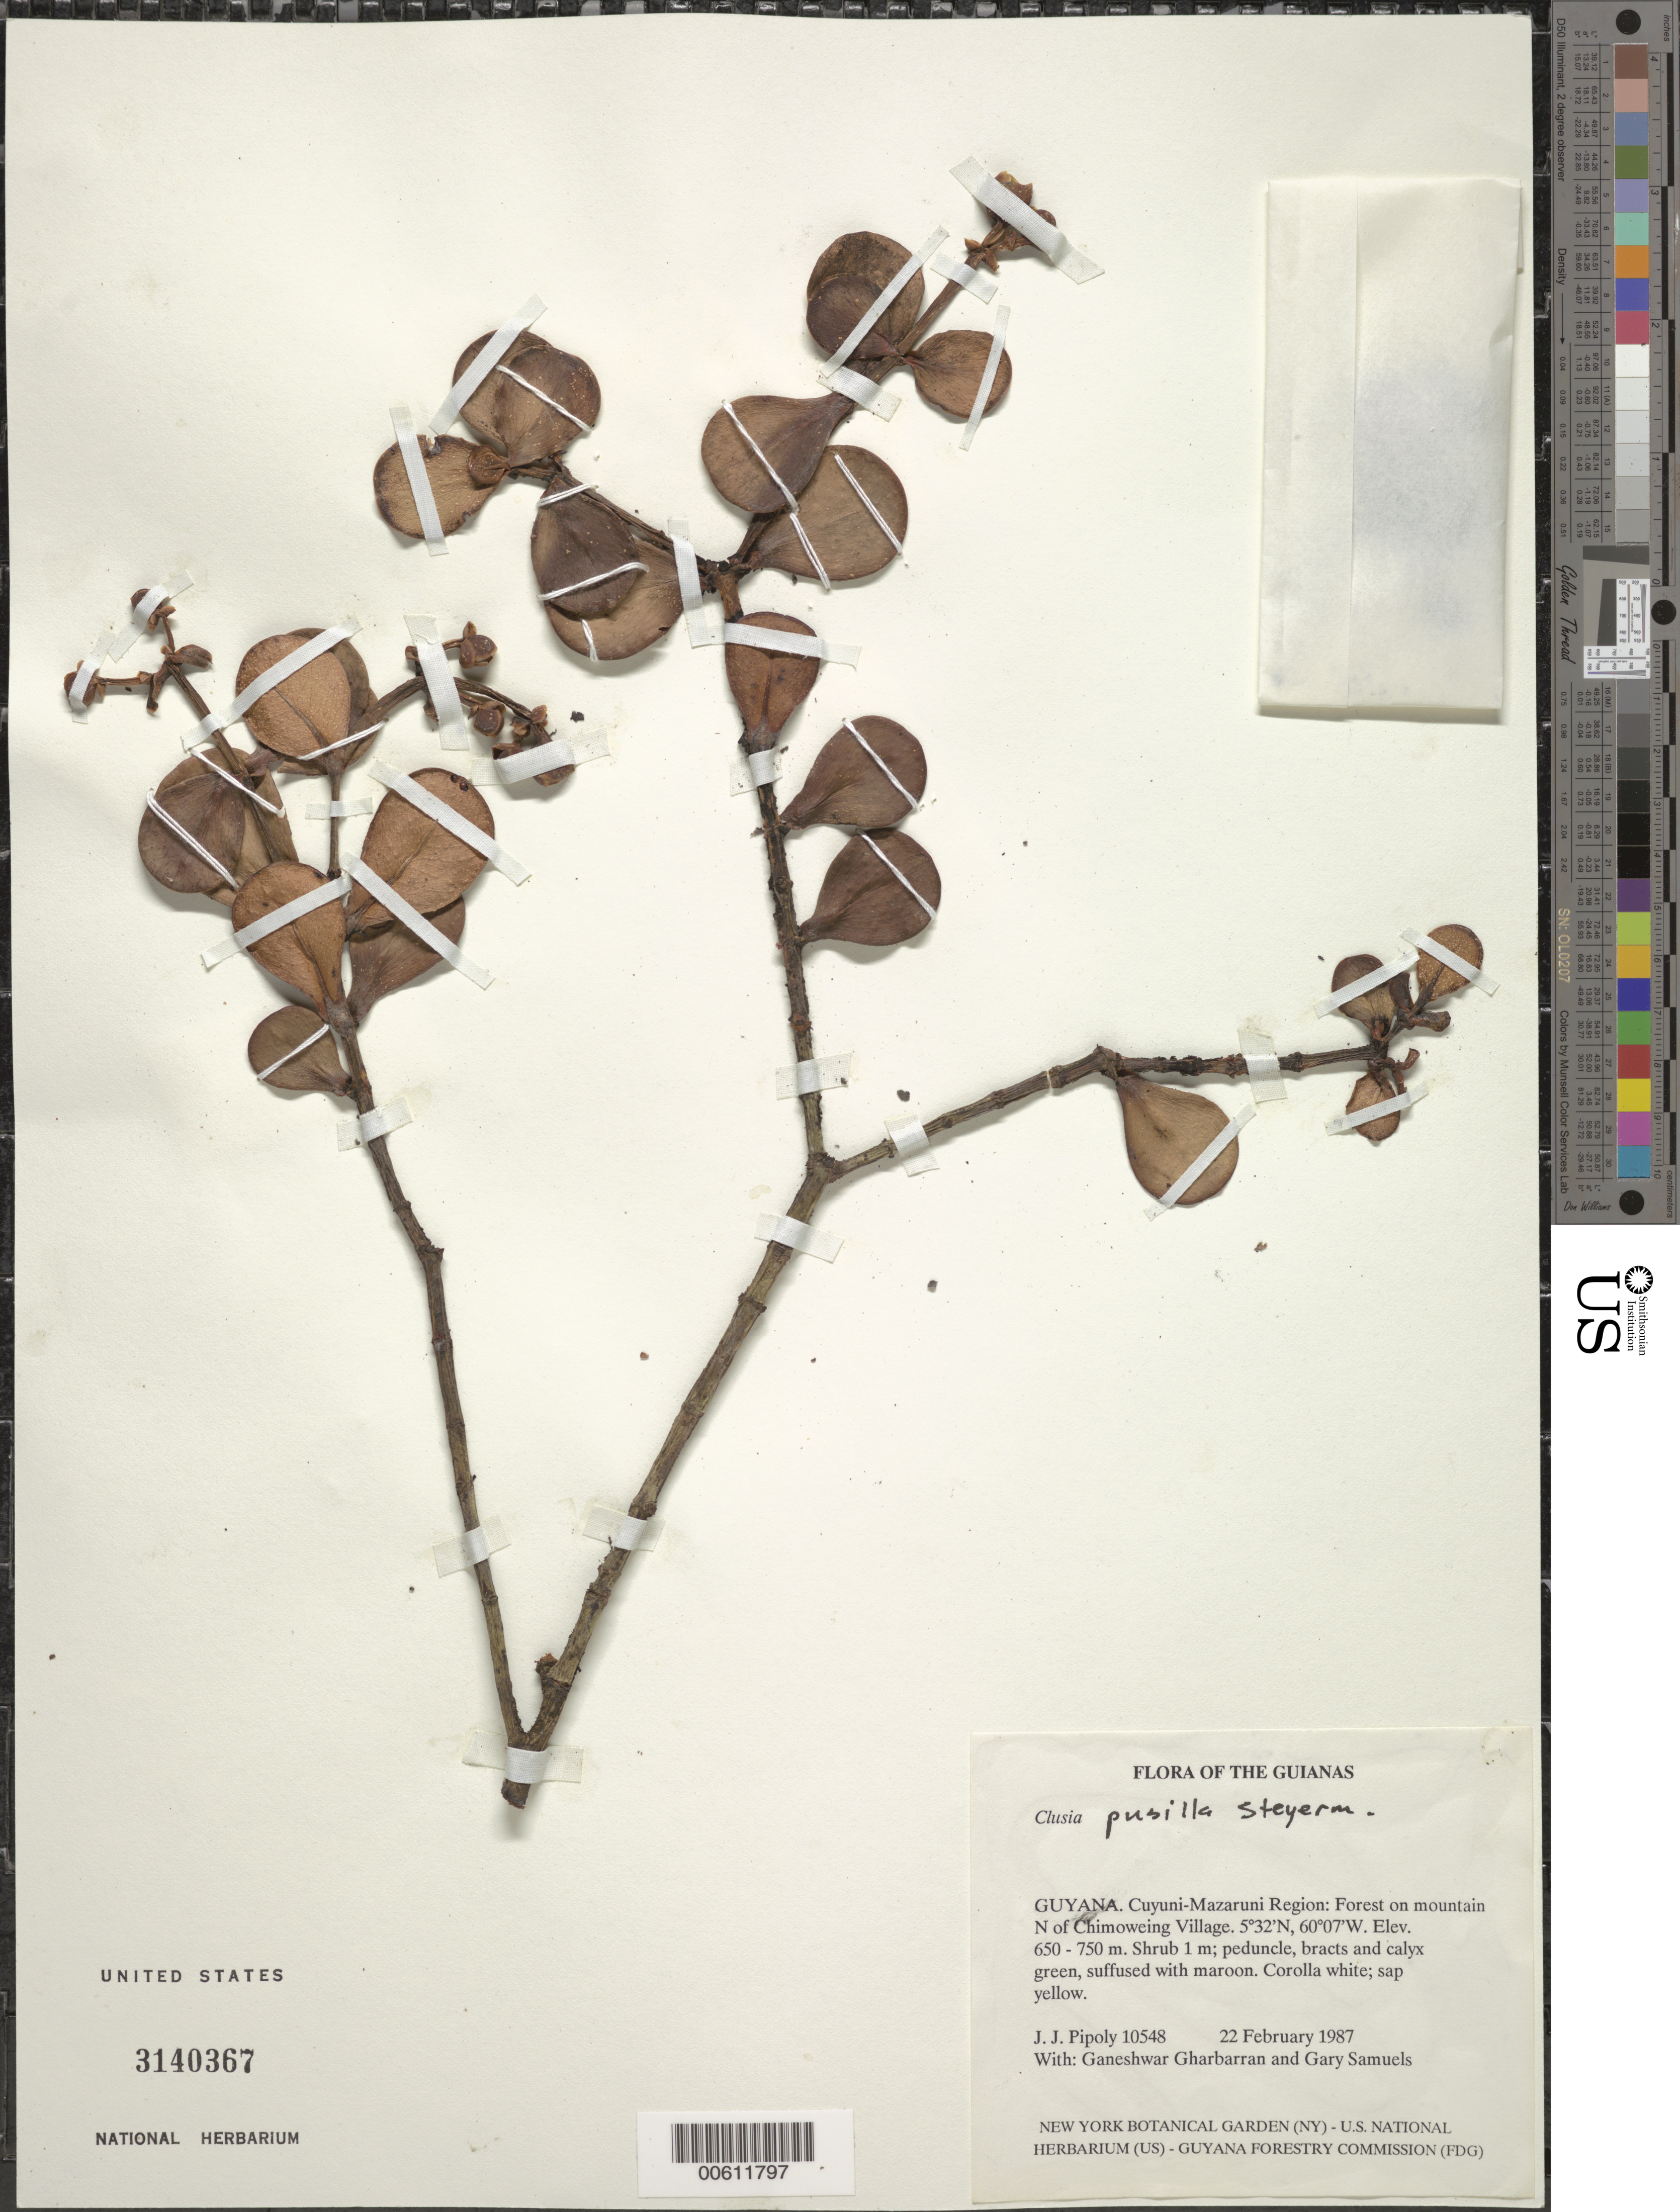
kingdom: Plantae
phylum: Tracheophyta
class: Magnoliopsida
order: Malpighiales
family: Clusiaceae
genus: Clusia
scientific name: Clusia pusilla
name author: Steyerm.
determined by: Pipoly, J. J., III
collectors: J. J. Pipoly, G. Gharbarran & G. Samuels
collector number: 10548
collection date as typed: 22 February 1987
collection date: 1987-02-22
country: Guyana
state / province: Cuyuni-Mazaruni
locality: Mountain N of Chinoweing Village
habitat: Forest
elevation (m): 650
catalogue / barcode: US 3140367